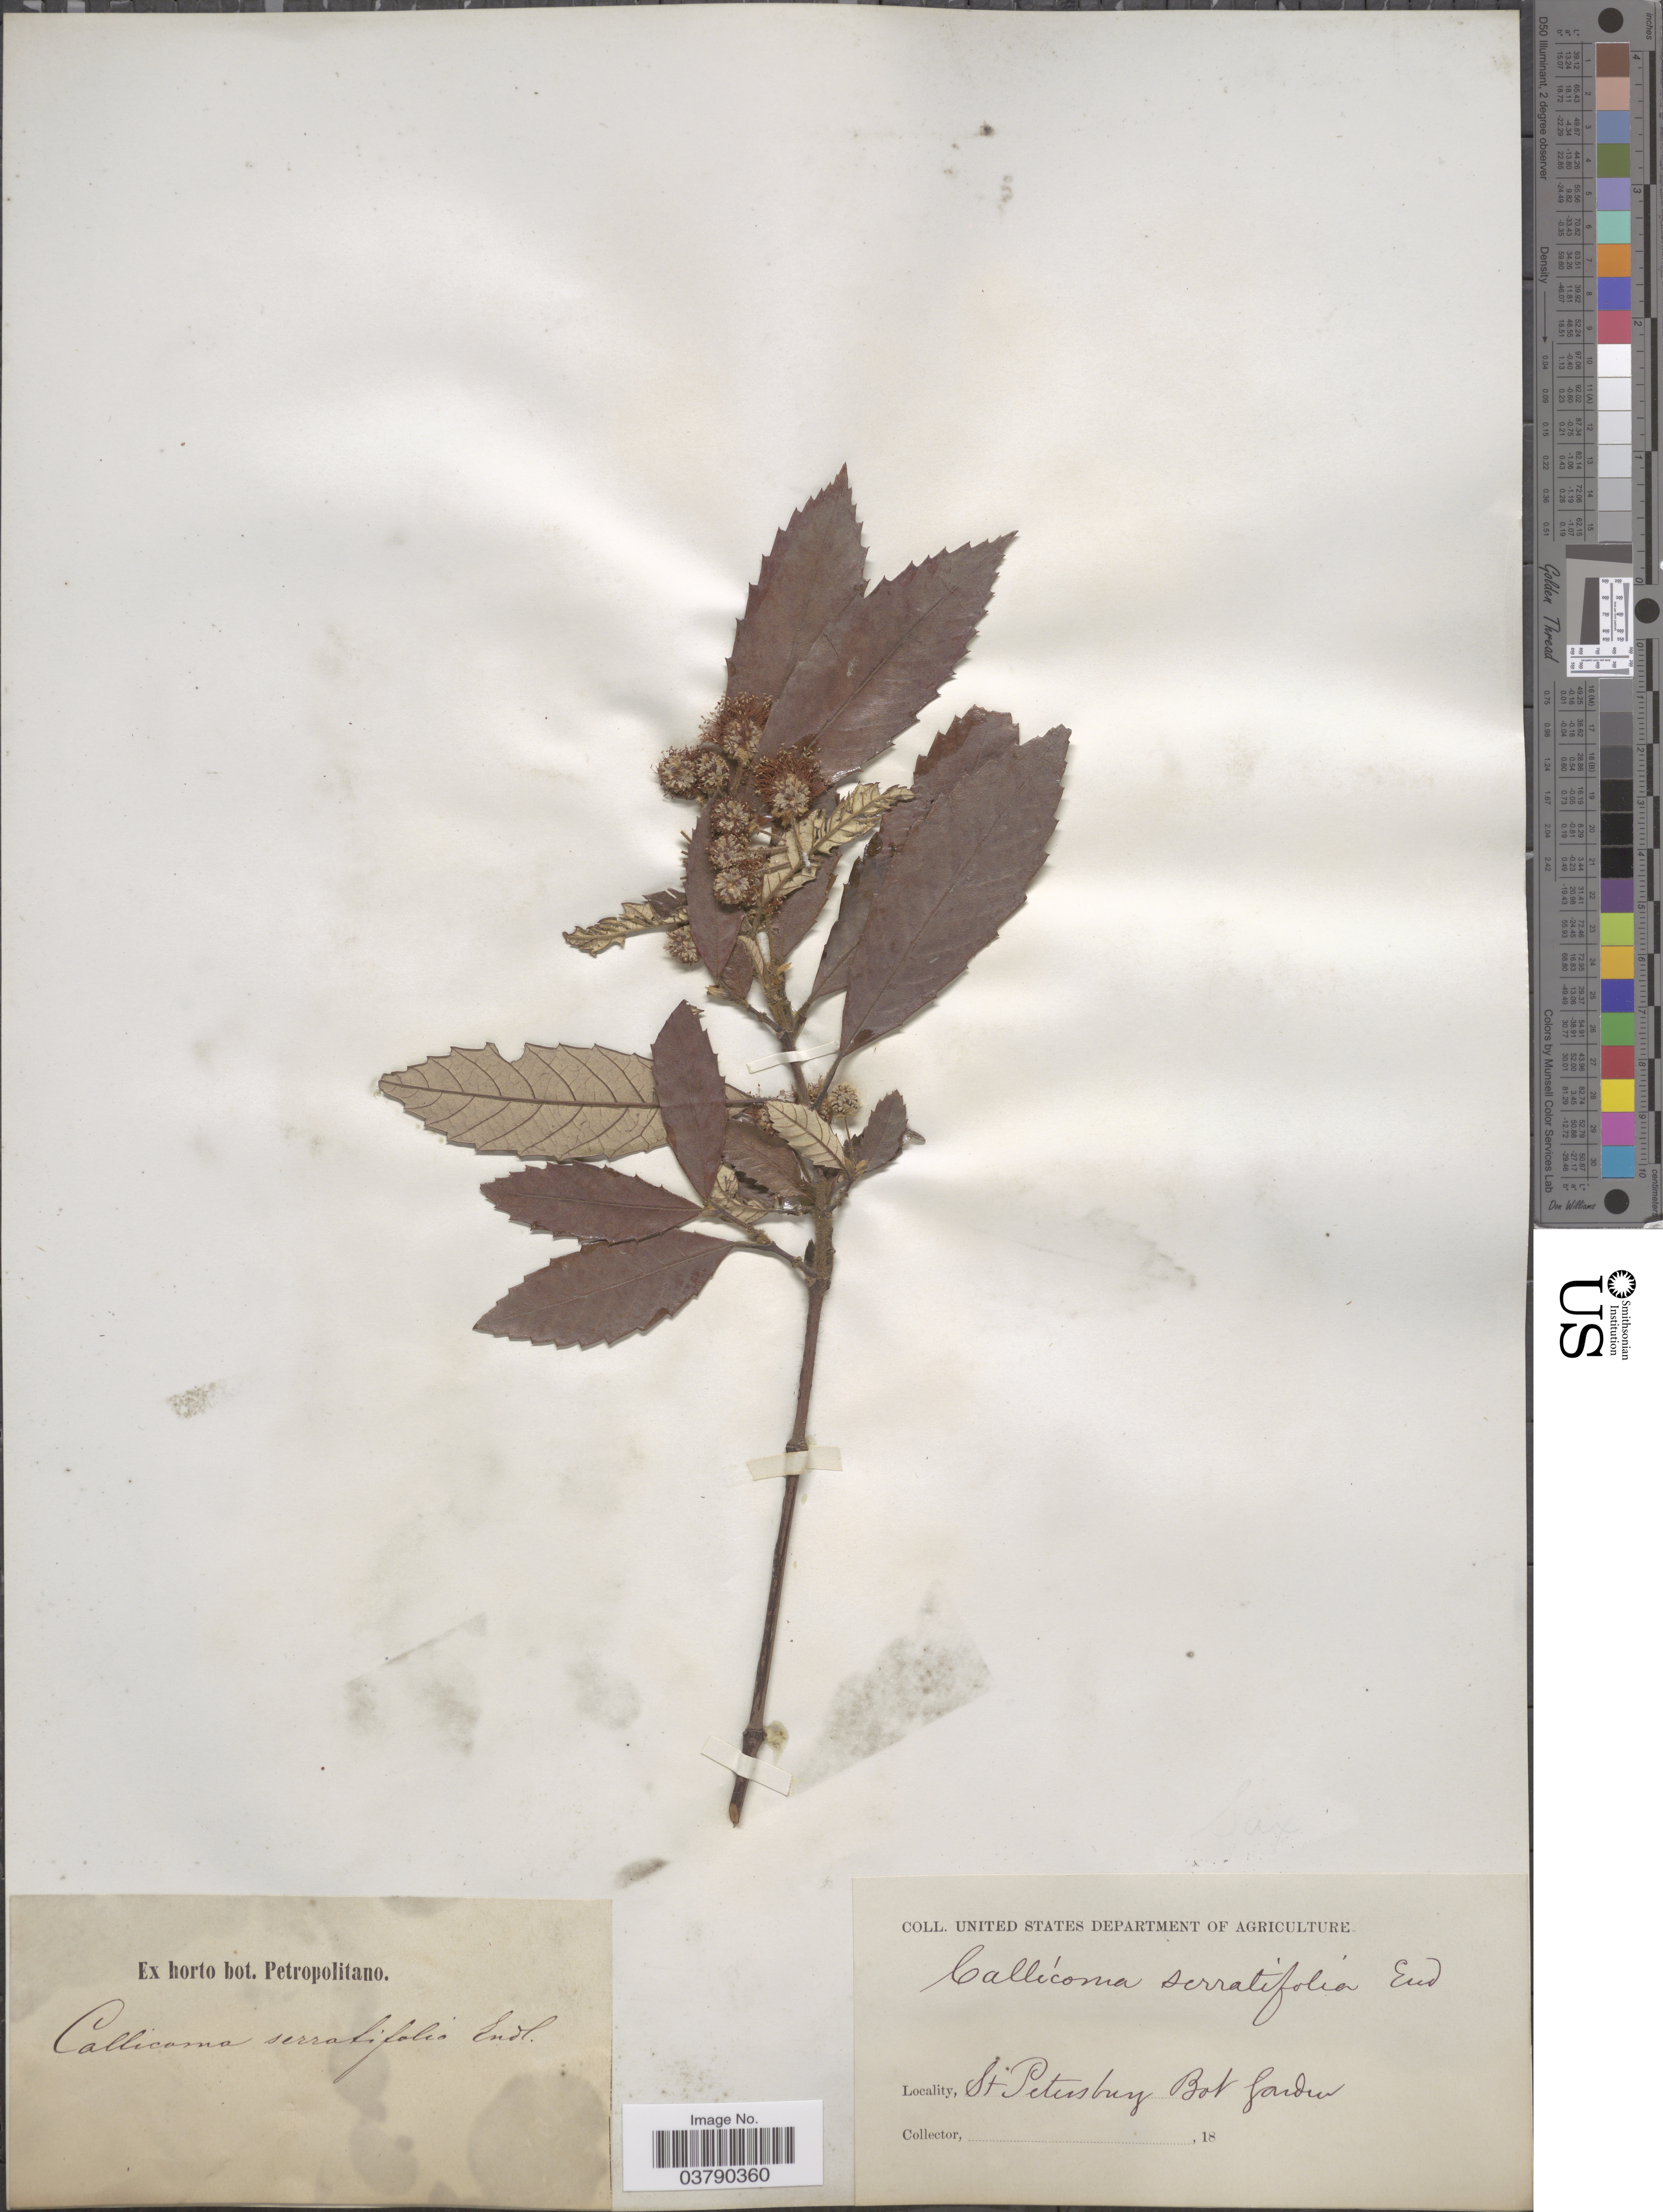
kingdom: Plantae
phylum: Tracheophyta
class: Magnoliopsida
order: Oxalidales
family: Cunoniaceae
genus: Callicoma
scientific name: Callicoma sp.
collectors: ex Horto Bot. Petropolitano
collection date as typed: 18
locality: St Petersburg Bot Garden.